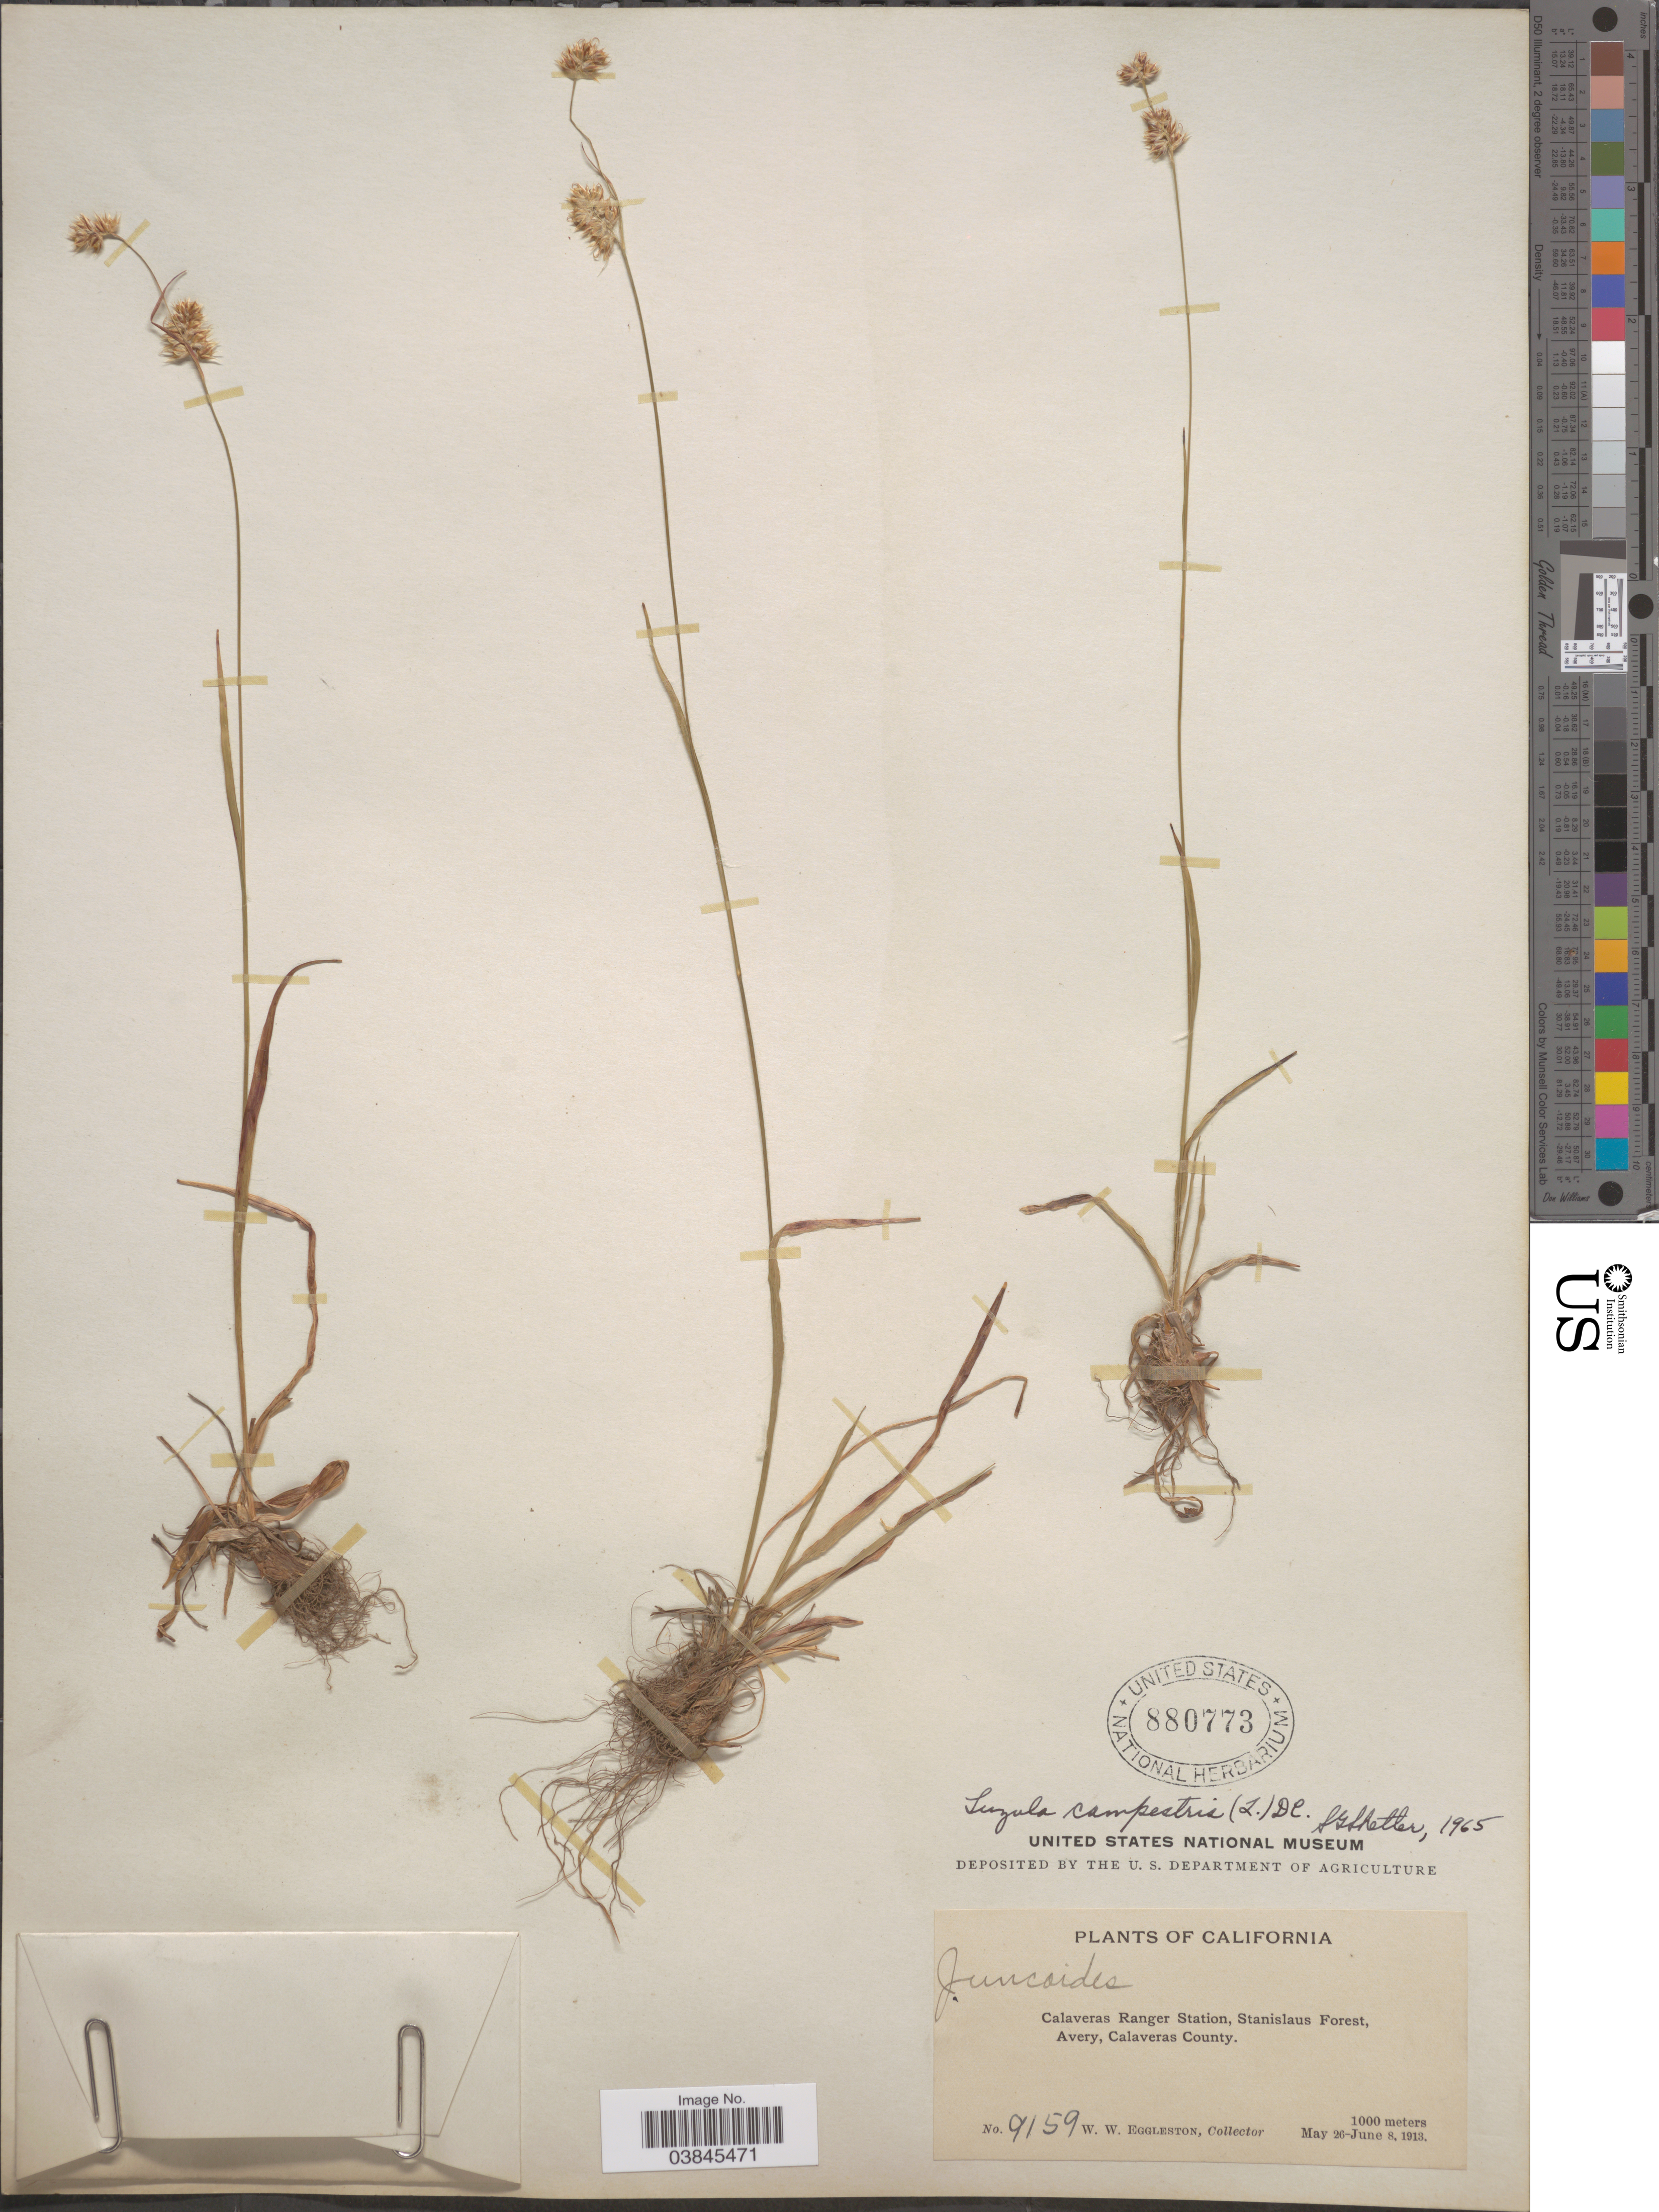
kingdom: Plantae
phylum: Tracheophyta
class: Liliopsida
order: Poales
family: Juncaceae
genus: Luzula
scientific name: Luzula campestris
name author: (L.) DC.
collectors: W. W. Eggleston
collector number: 9159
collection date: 1913-05-26/1913-06-08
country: United States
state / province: California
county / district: Calaveras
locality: Calaveras Ranger Station, Stanislaus Forest, Avery, Calaveras County.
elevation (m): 1000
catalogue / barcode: US 880773